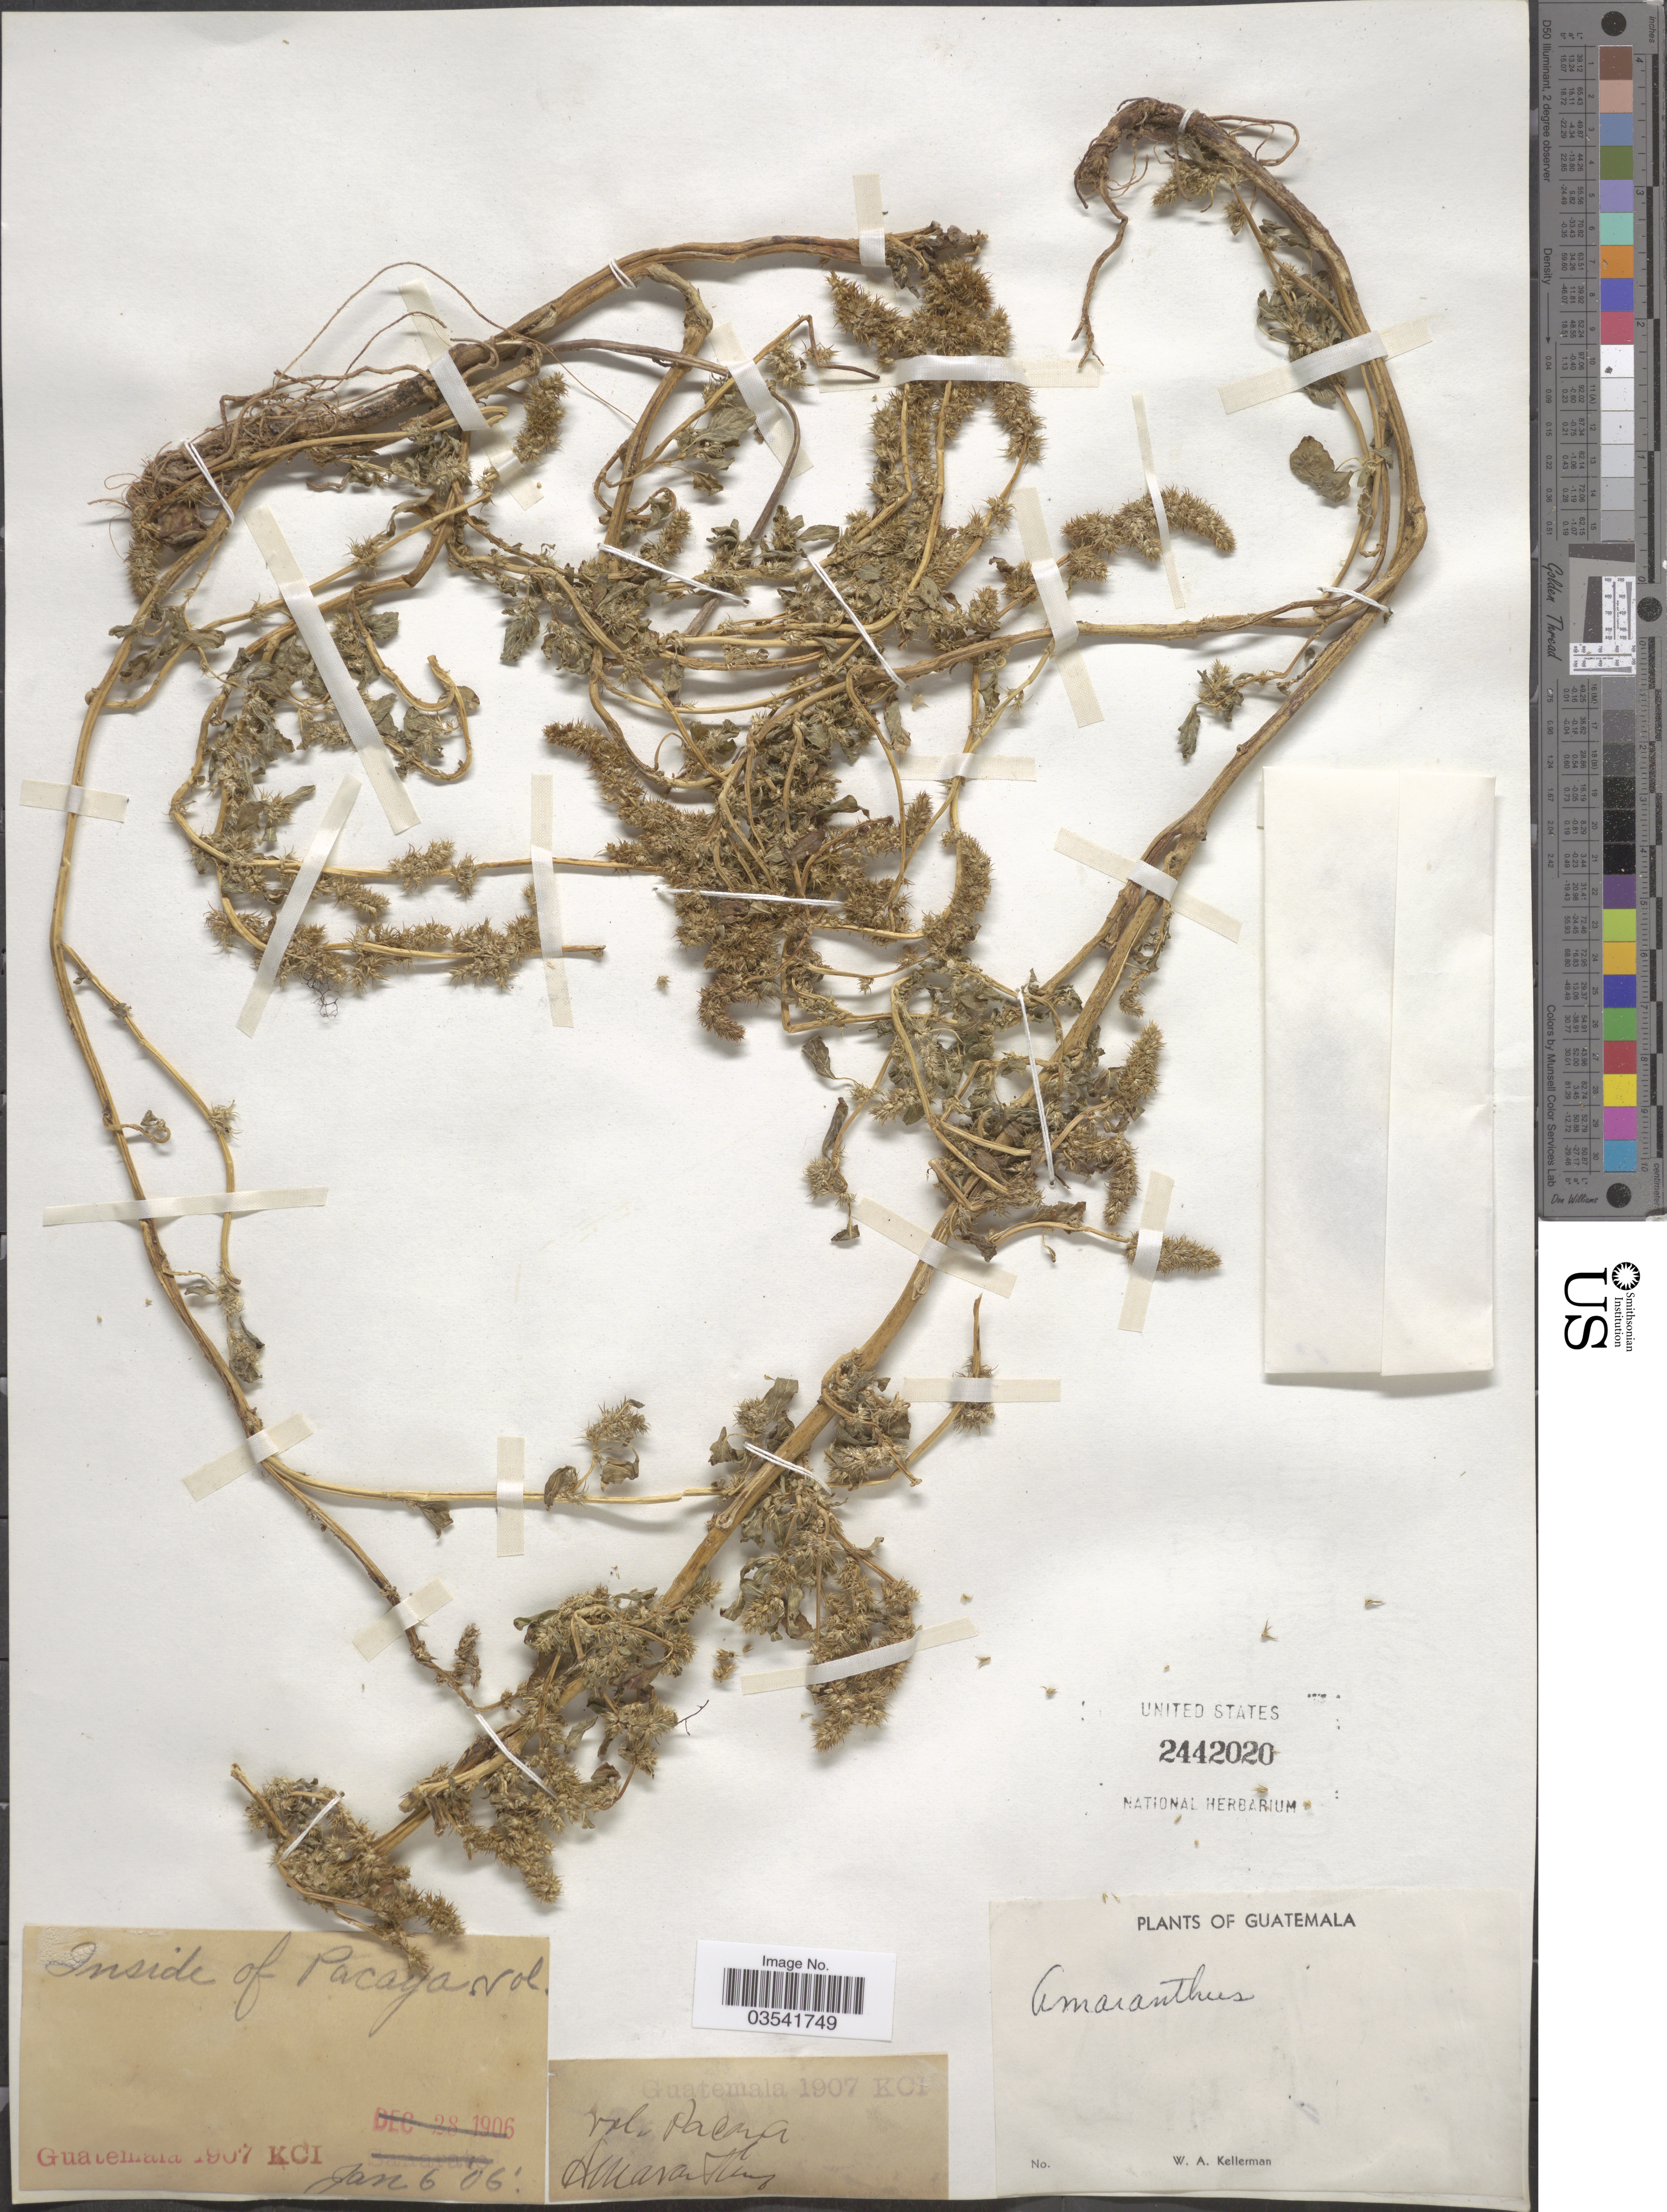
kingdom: Plantae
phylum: Tracheophyta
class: Magnoliopsida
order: Caryophyllales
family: Amaranthaceae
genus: Amaranthus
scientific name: Amaranthus sp.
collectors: W. Kellerman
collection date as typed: Transcribed d/m/y: 6/1/6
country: Guatemala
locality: Inside of Pacaya vol.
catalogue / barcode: US 2442020